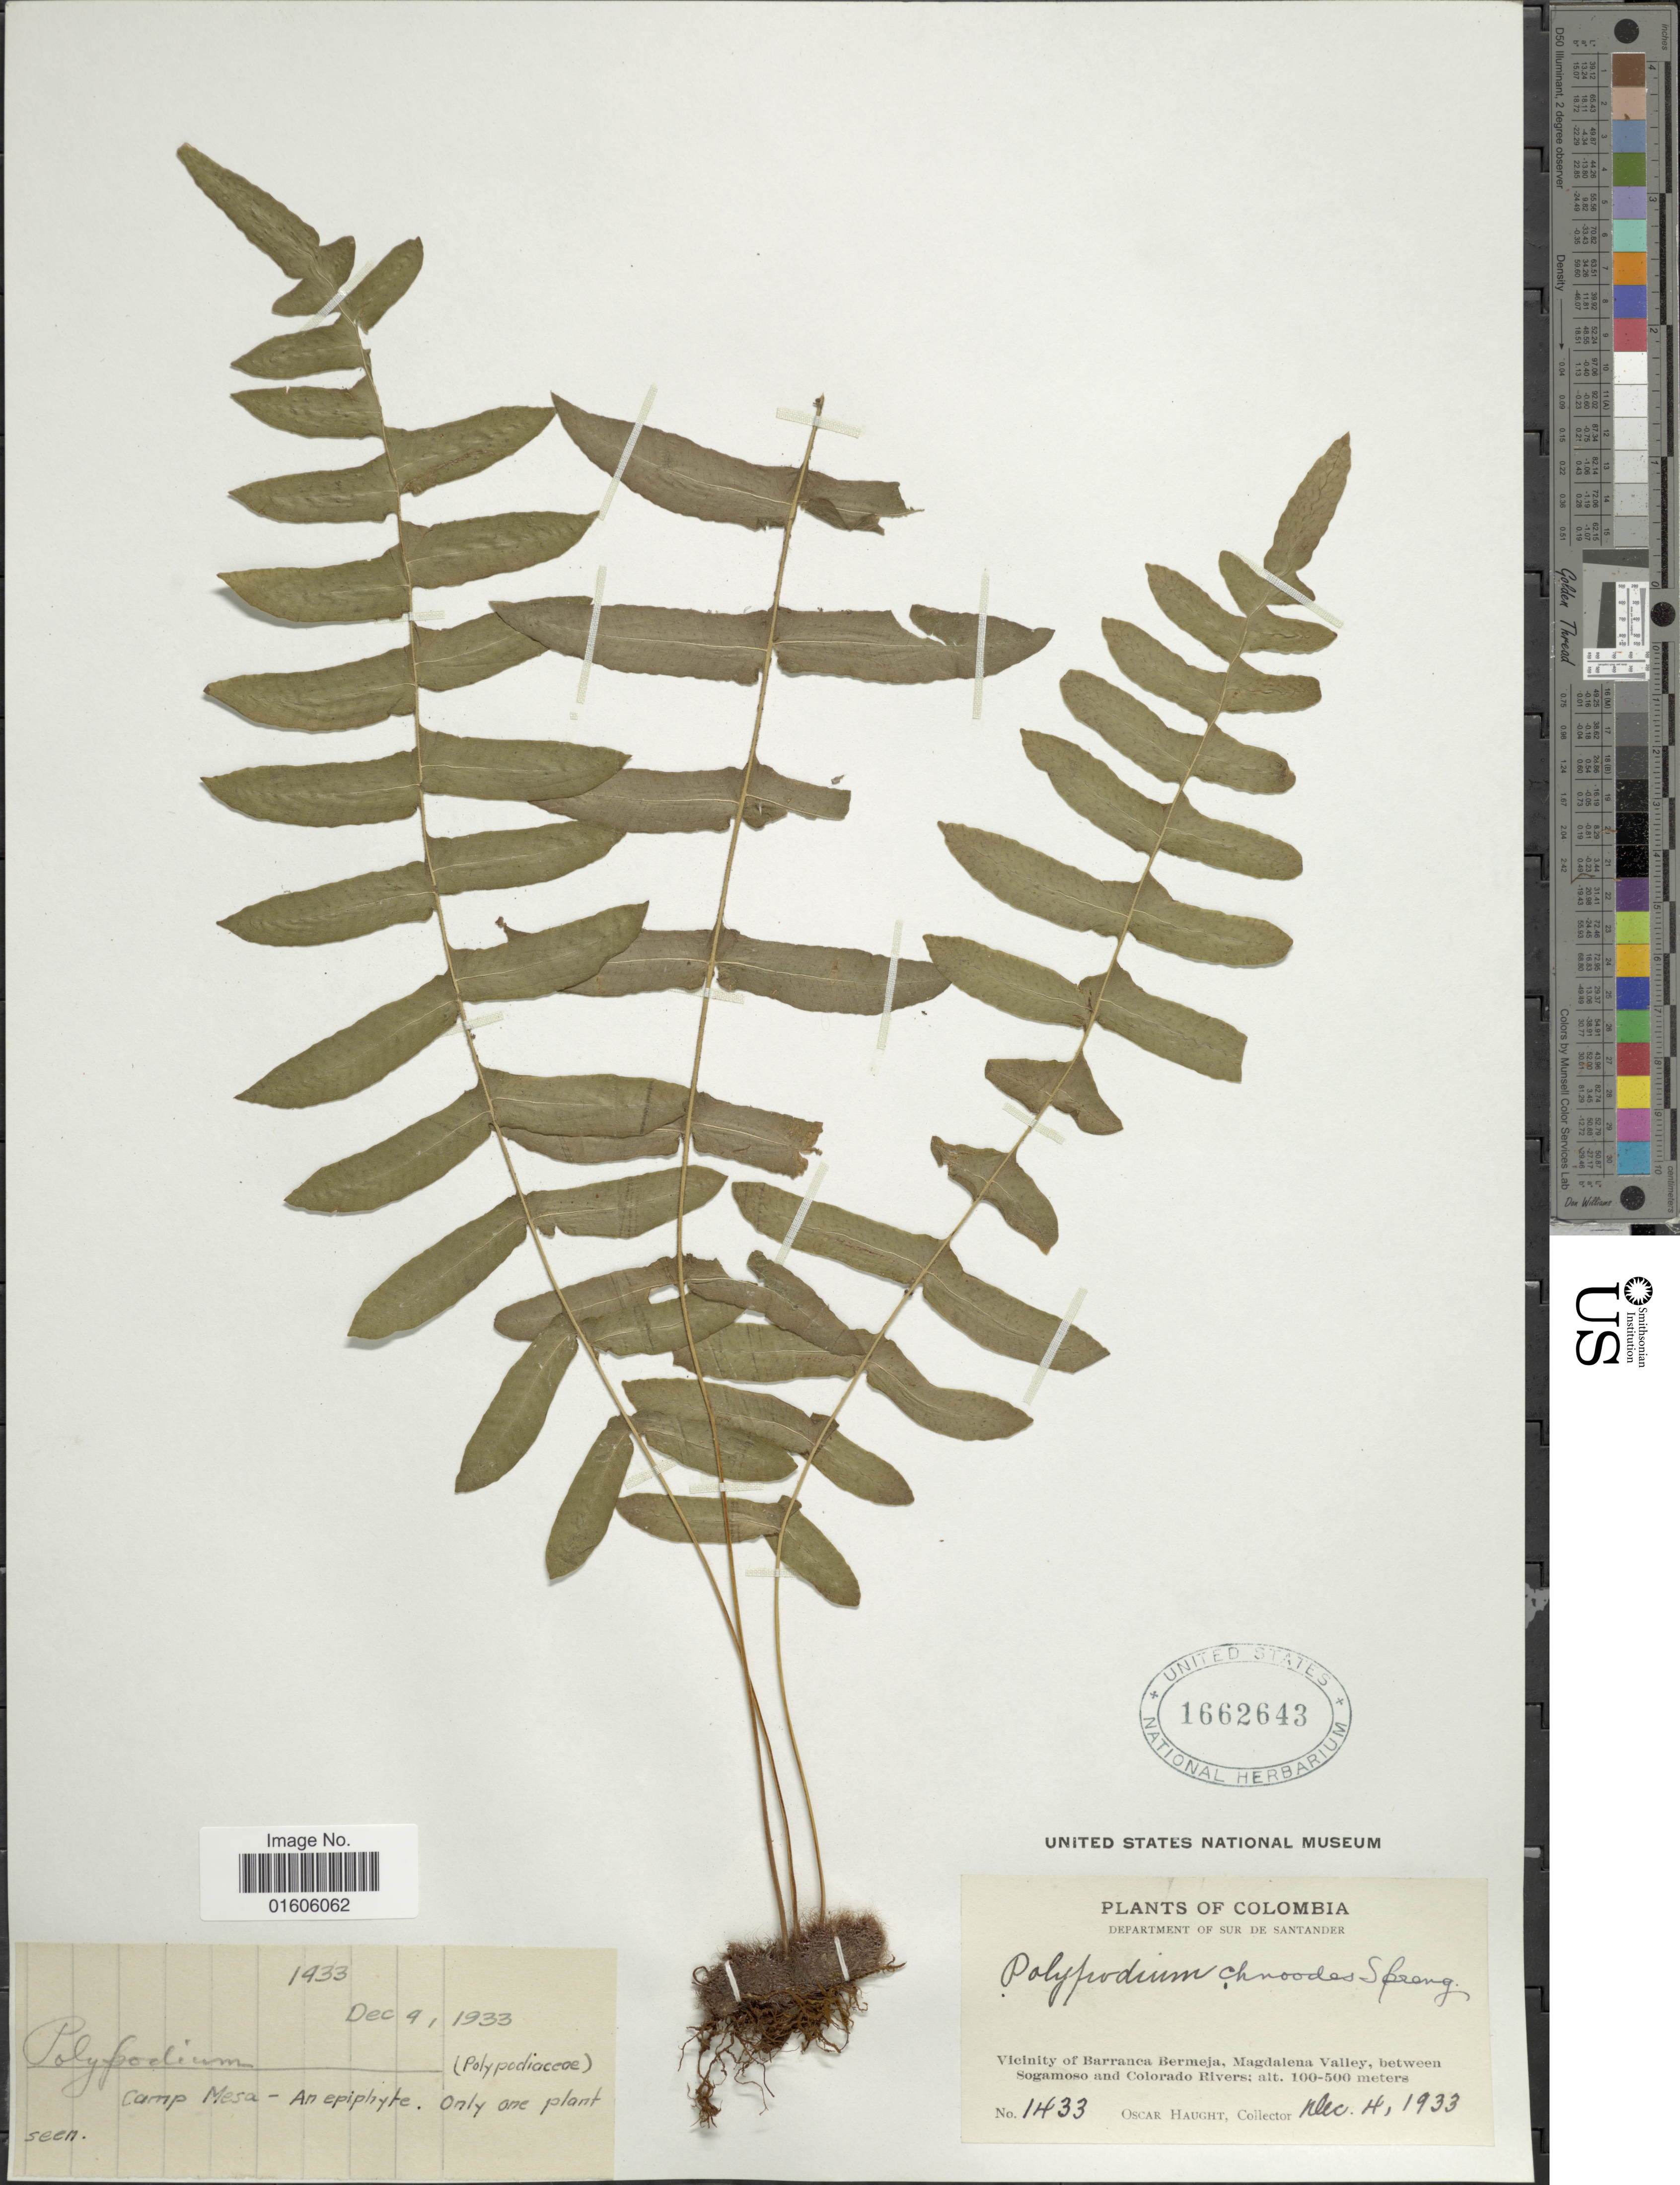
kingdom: Plantae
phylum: Tracheophyta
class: Polypodiopsida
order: Polypodiales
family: Polypodiaceae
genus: Serpocaulon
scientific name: Serpocaulon dissimile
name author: (L.) A.R. Sm.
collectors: O. L. Haught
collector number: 1433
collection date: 1933-12-04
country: Colombia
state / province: Santander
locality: Department of Sur de Santander. Vicinity of Barranca Bermeja, Magdalena Valley, between Sogamoso and Colorado Rivers.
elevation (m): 100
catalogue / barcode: US 1662643